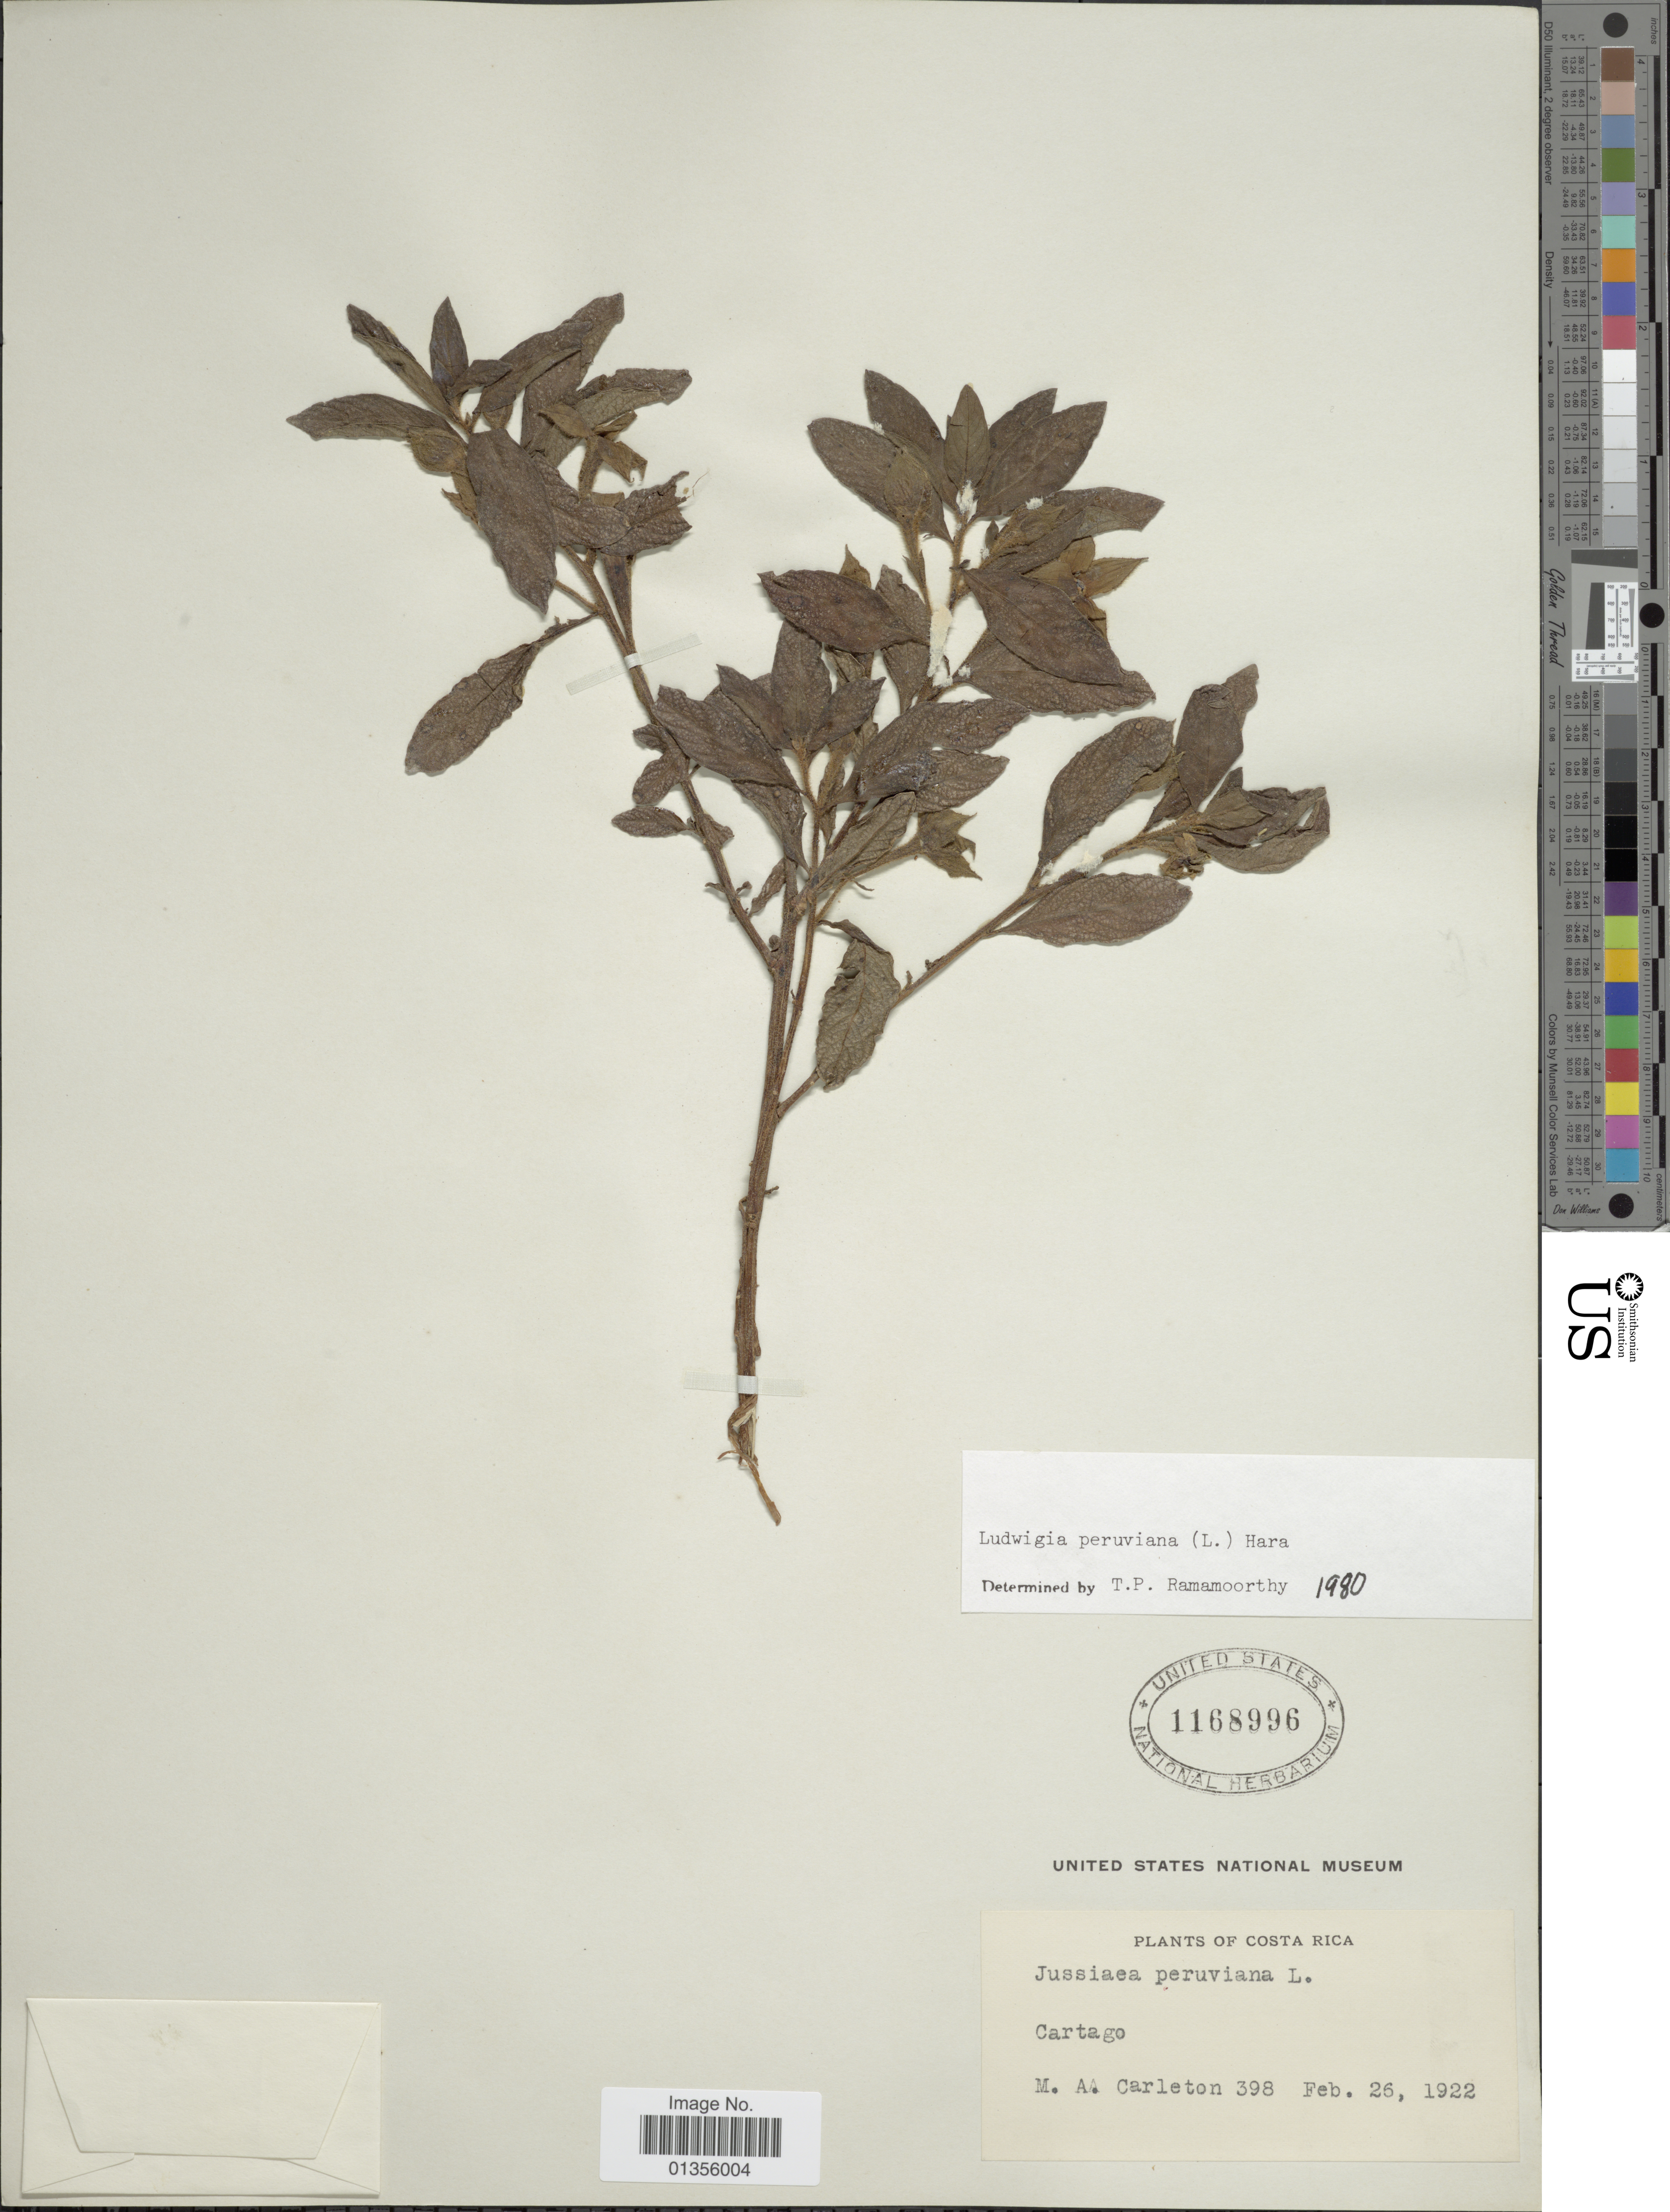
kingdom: Plantae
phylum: Tracheophyta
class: Magnoliopsida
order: Myrtales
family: Onagraceae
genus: Ludwigia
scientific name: Ludwigia peruviana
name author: (L.) H. Hara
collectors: M. A. Carleton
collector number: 398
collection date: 1922-02-26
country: Costa Rica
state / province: Cartago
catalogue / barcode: US 1168996